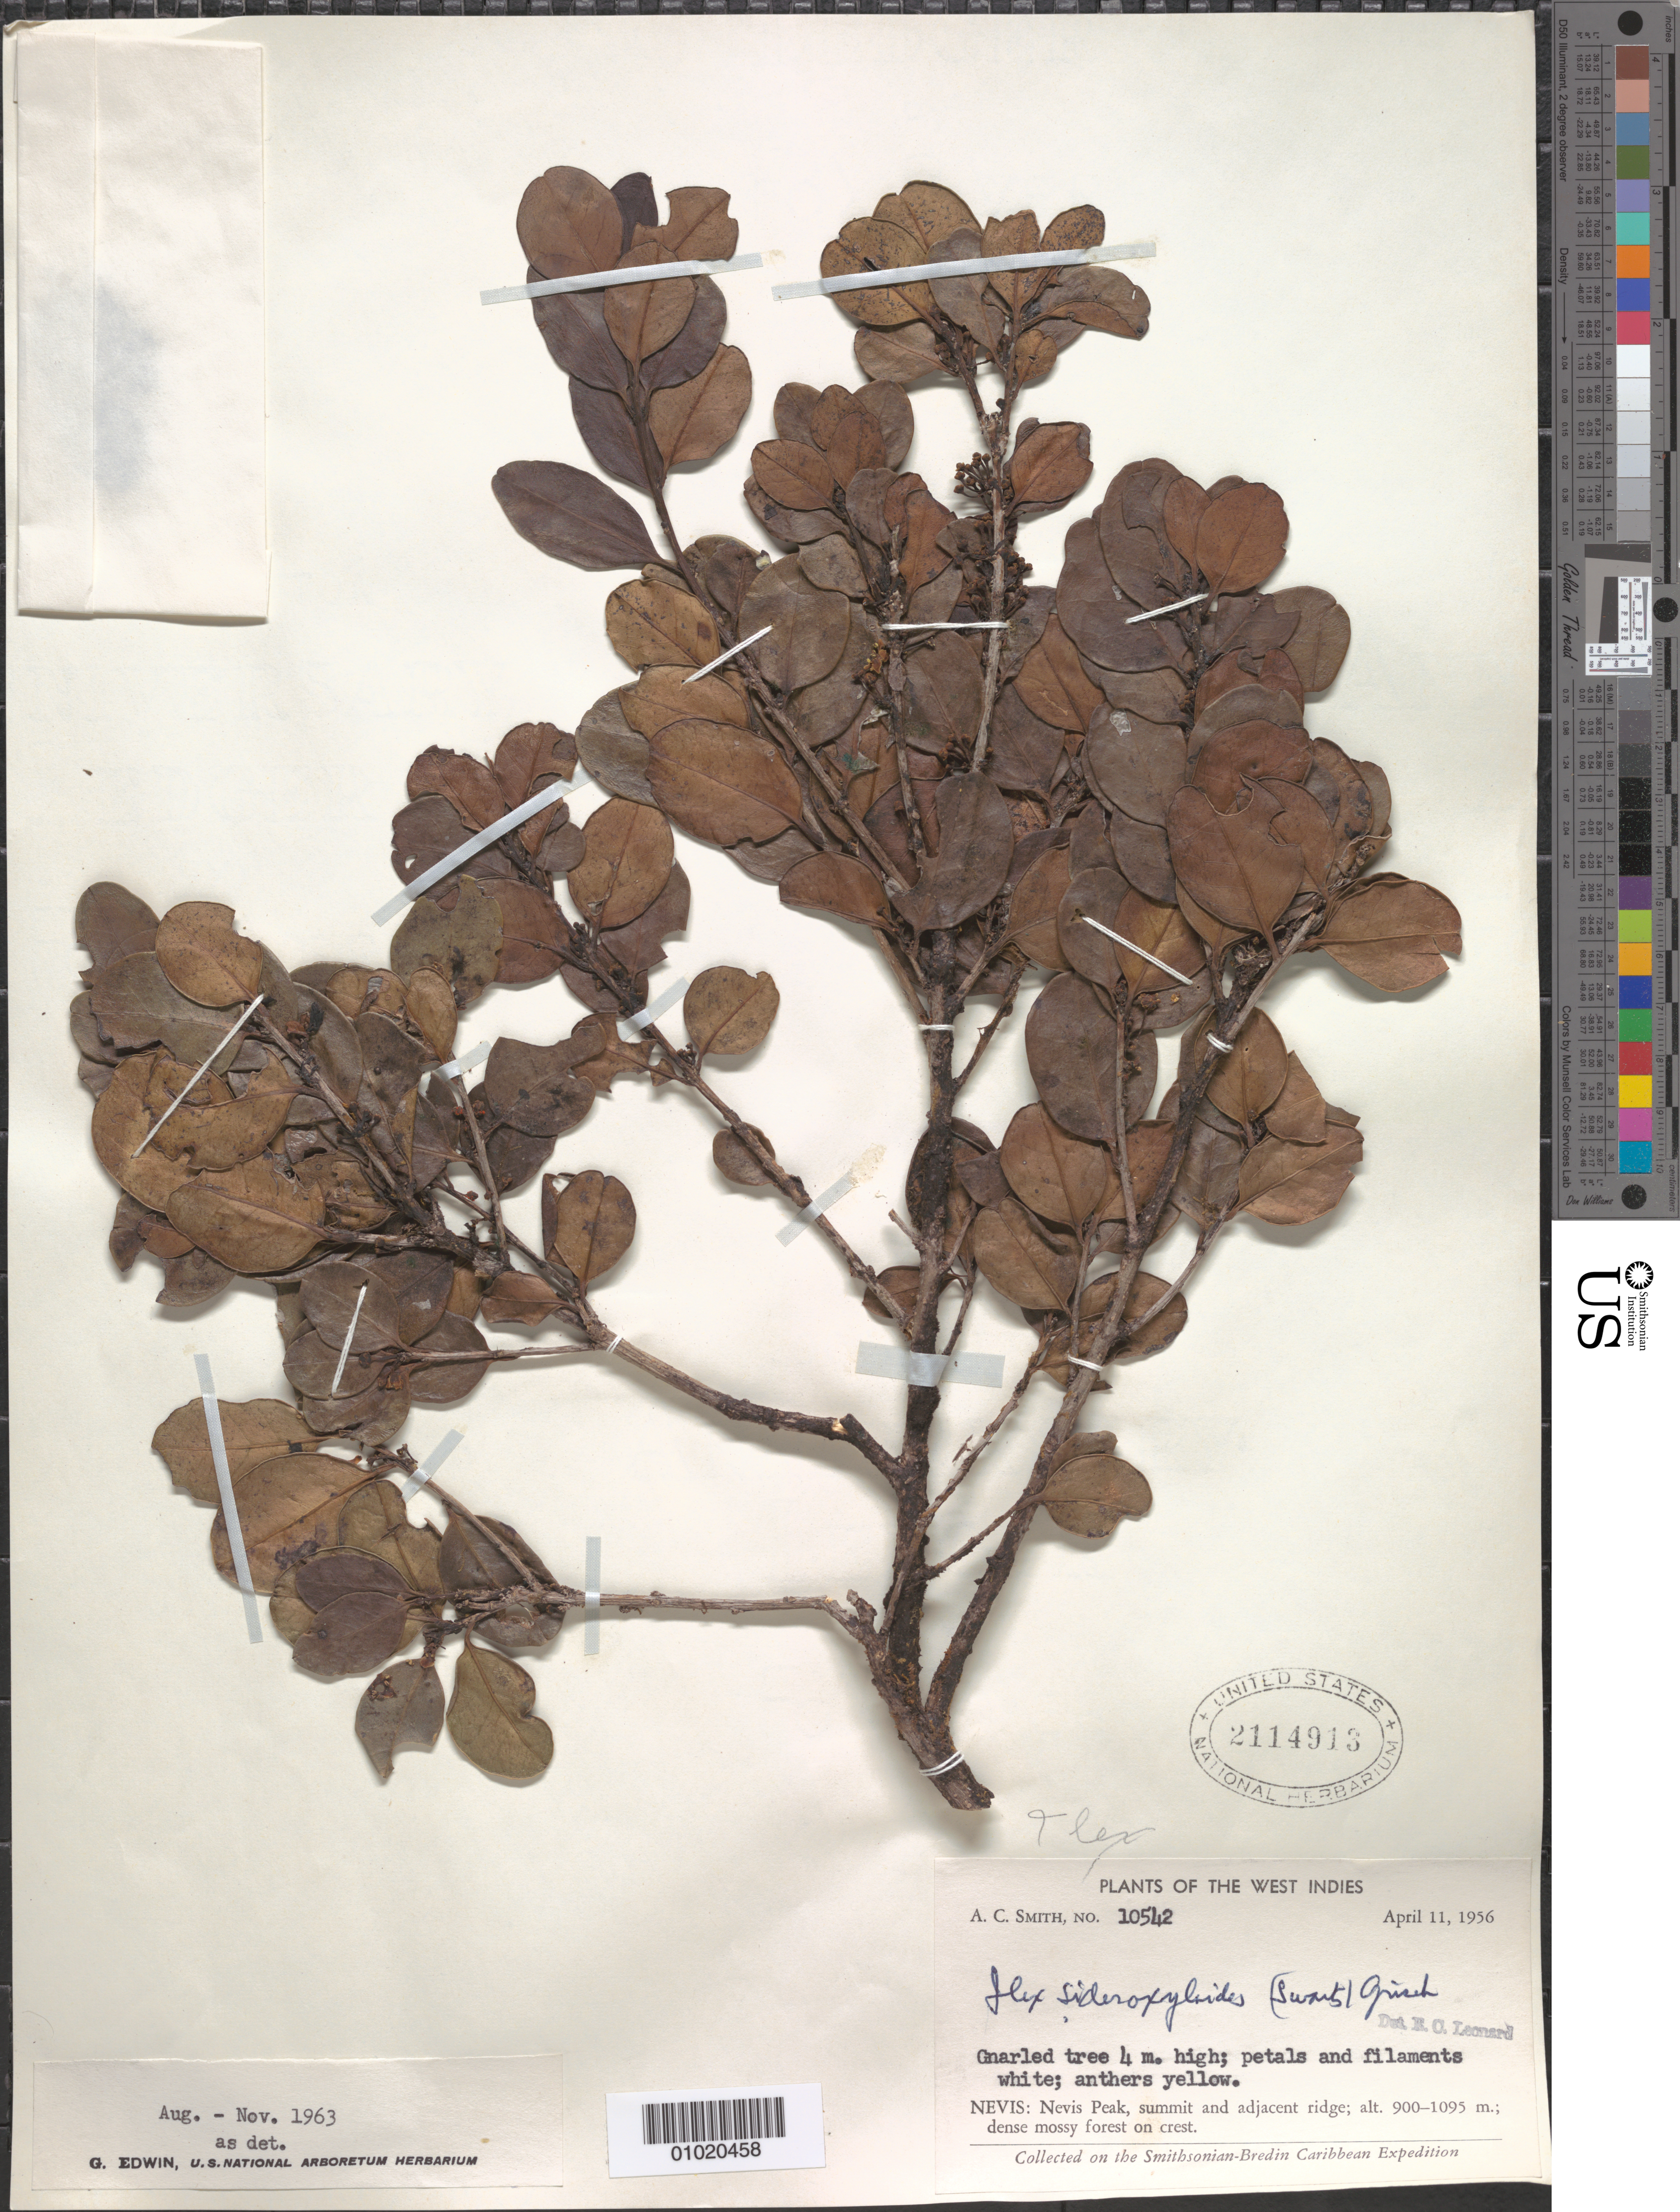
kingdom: Plantae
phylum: Tracheophyta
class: Magnoliopsida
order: Aquifoliales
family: Aquifoliaceae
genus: Ilex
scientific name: Ilex sideroxyloides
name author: (Sw.) Griseb.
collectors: A. C. Smith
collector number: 10542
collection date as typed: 11 Apr 1956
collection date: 1956-04-11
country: St. Christopher-Nevis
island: Nevis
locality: Nevis Peak, summit and adjacent ridge; dense mossy forest on crest.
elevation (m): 900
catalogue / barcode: US 2114913